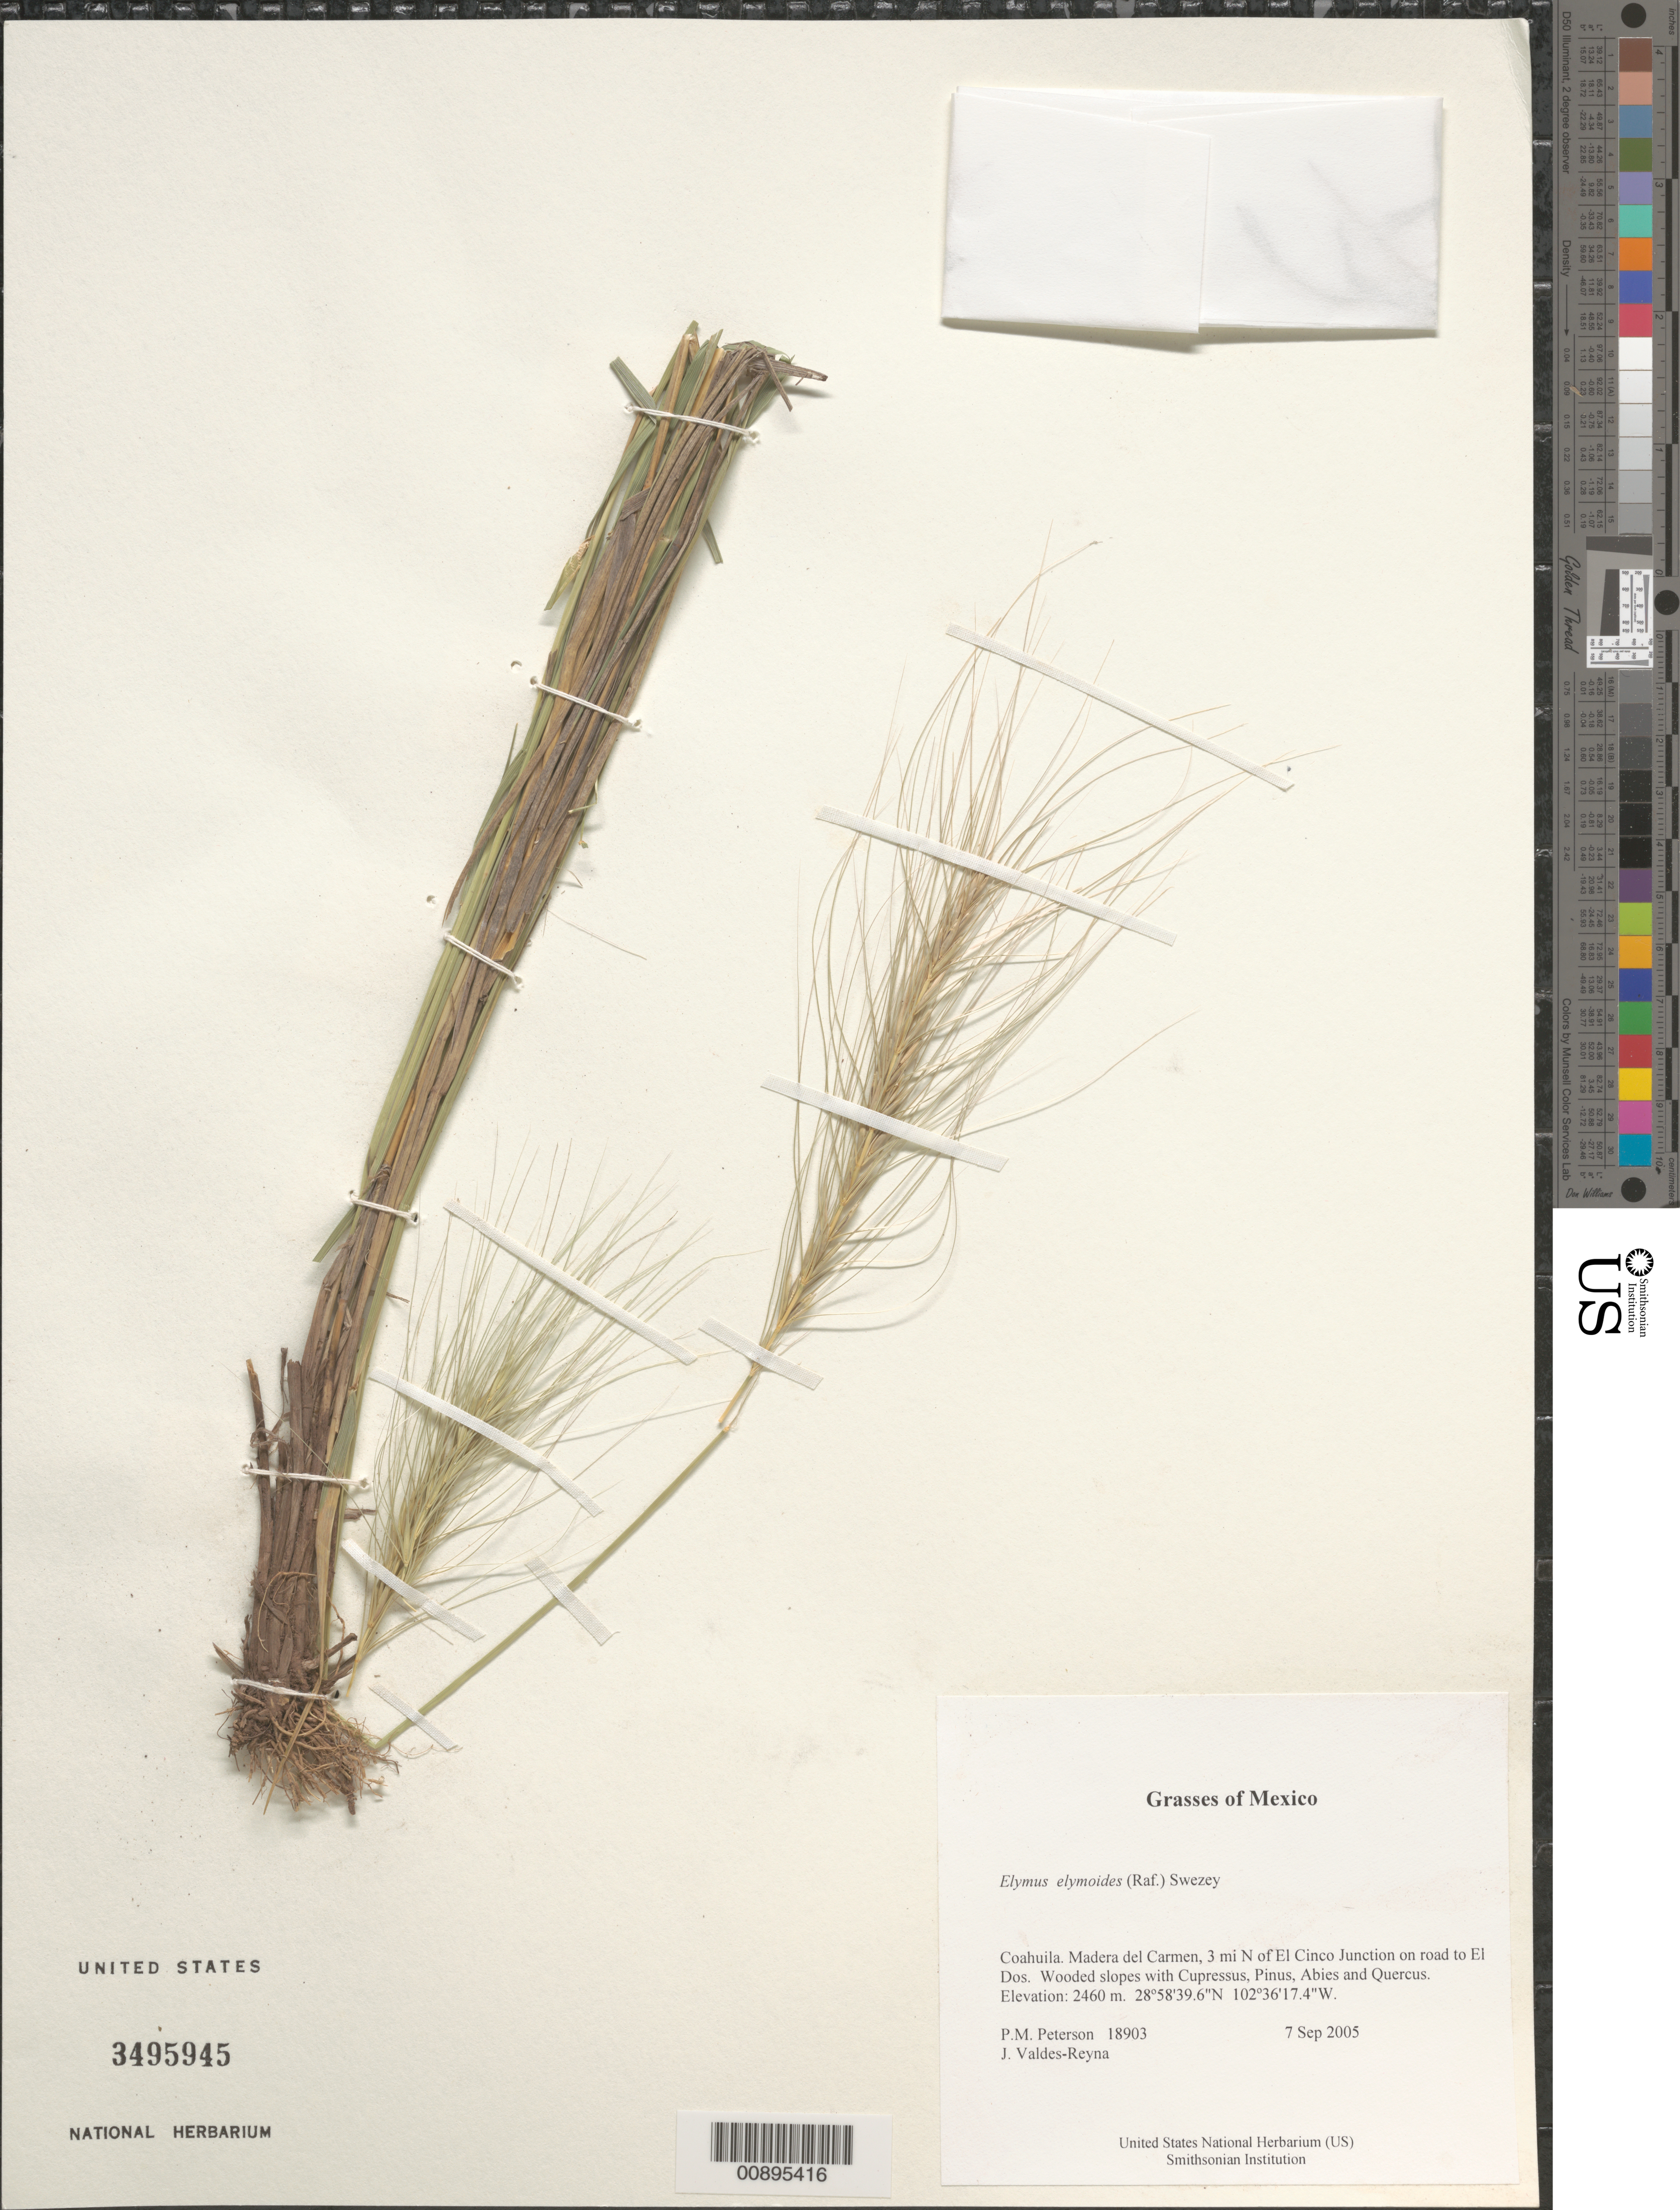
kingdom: Plantae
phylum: Tracheophyta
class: Liliopsida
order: Poales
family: Poaceae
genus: Elymus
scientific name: Elymus elymoides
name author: (Raf.) Swezey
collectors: P. M. Peterson & J. Valdés-Reyna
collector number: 18903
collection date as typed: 07 Sep 2005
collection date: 2005-09-07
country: Mexico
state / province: Coahuila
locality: Madera del Carmen, 3 mi N of El Cinco Junction on road to El Dos. Wooded slopes with Cupressus, Pinus, Abies and Quercus.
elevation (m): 2460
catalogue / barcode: US 3495945